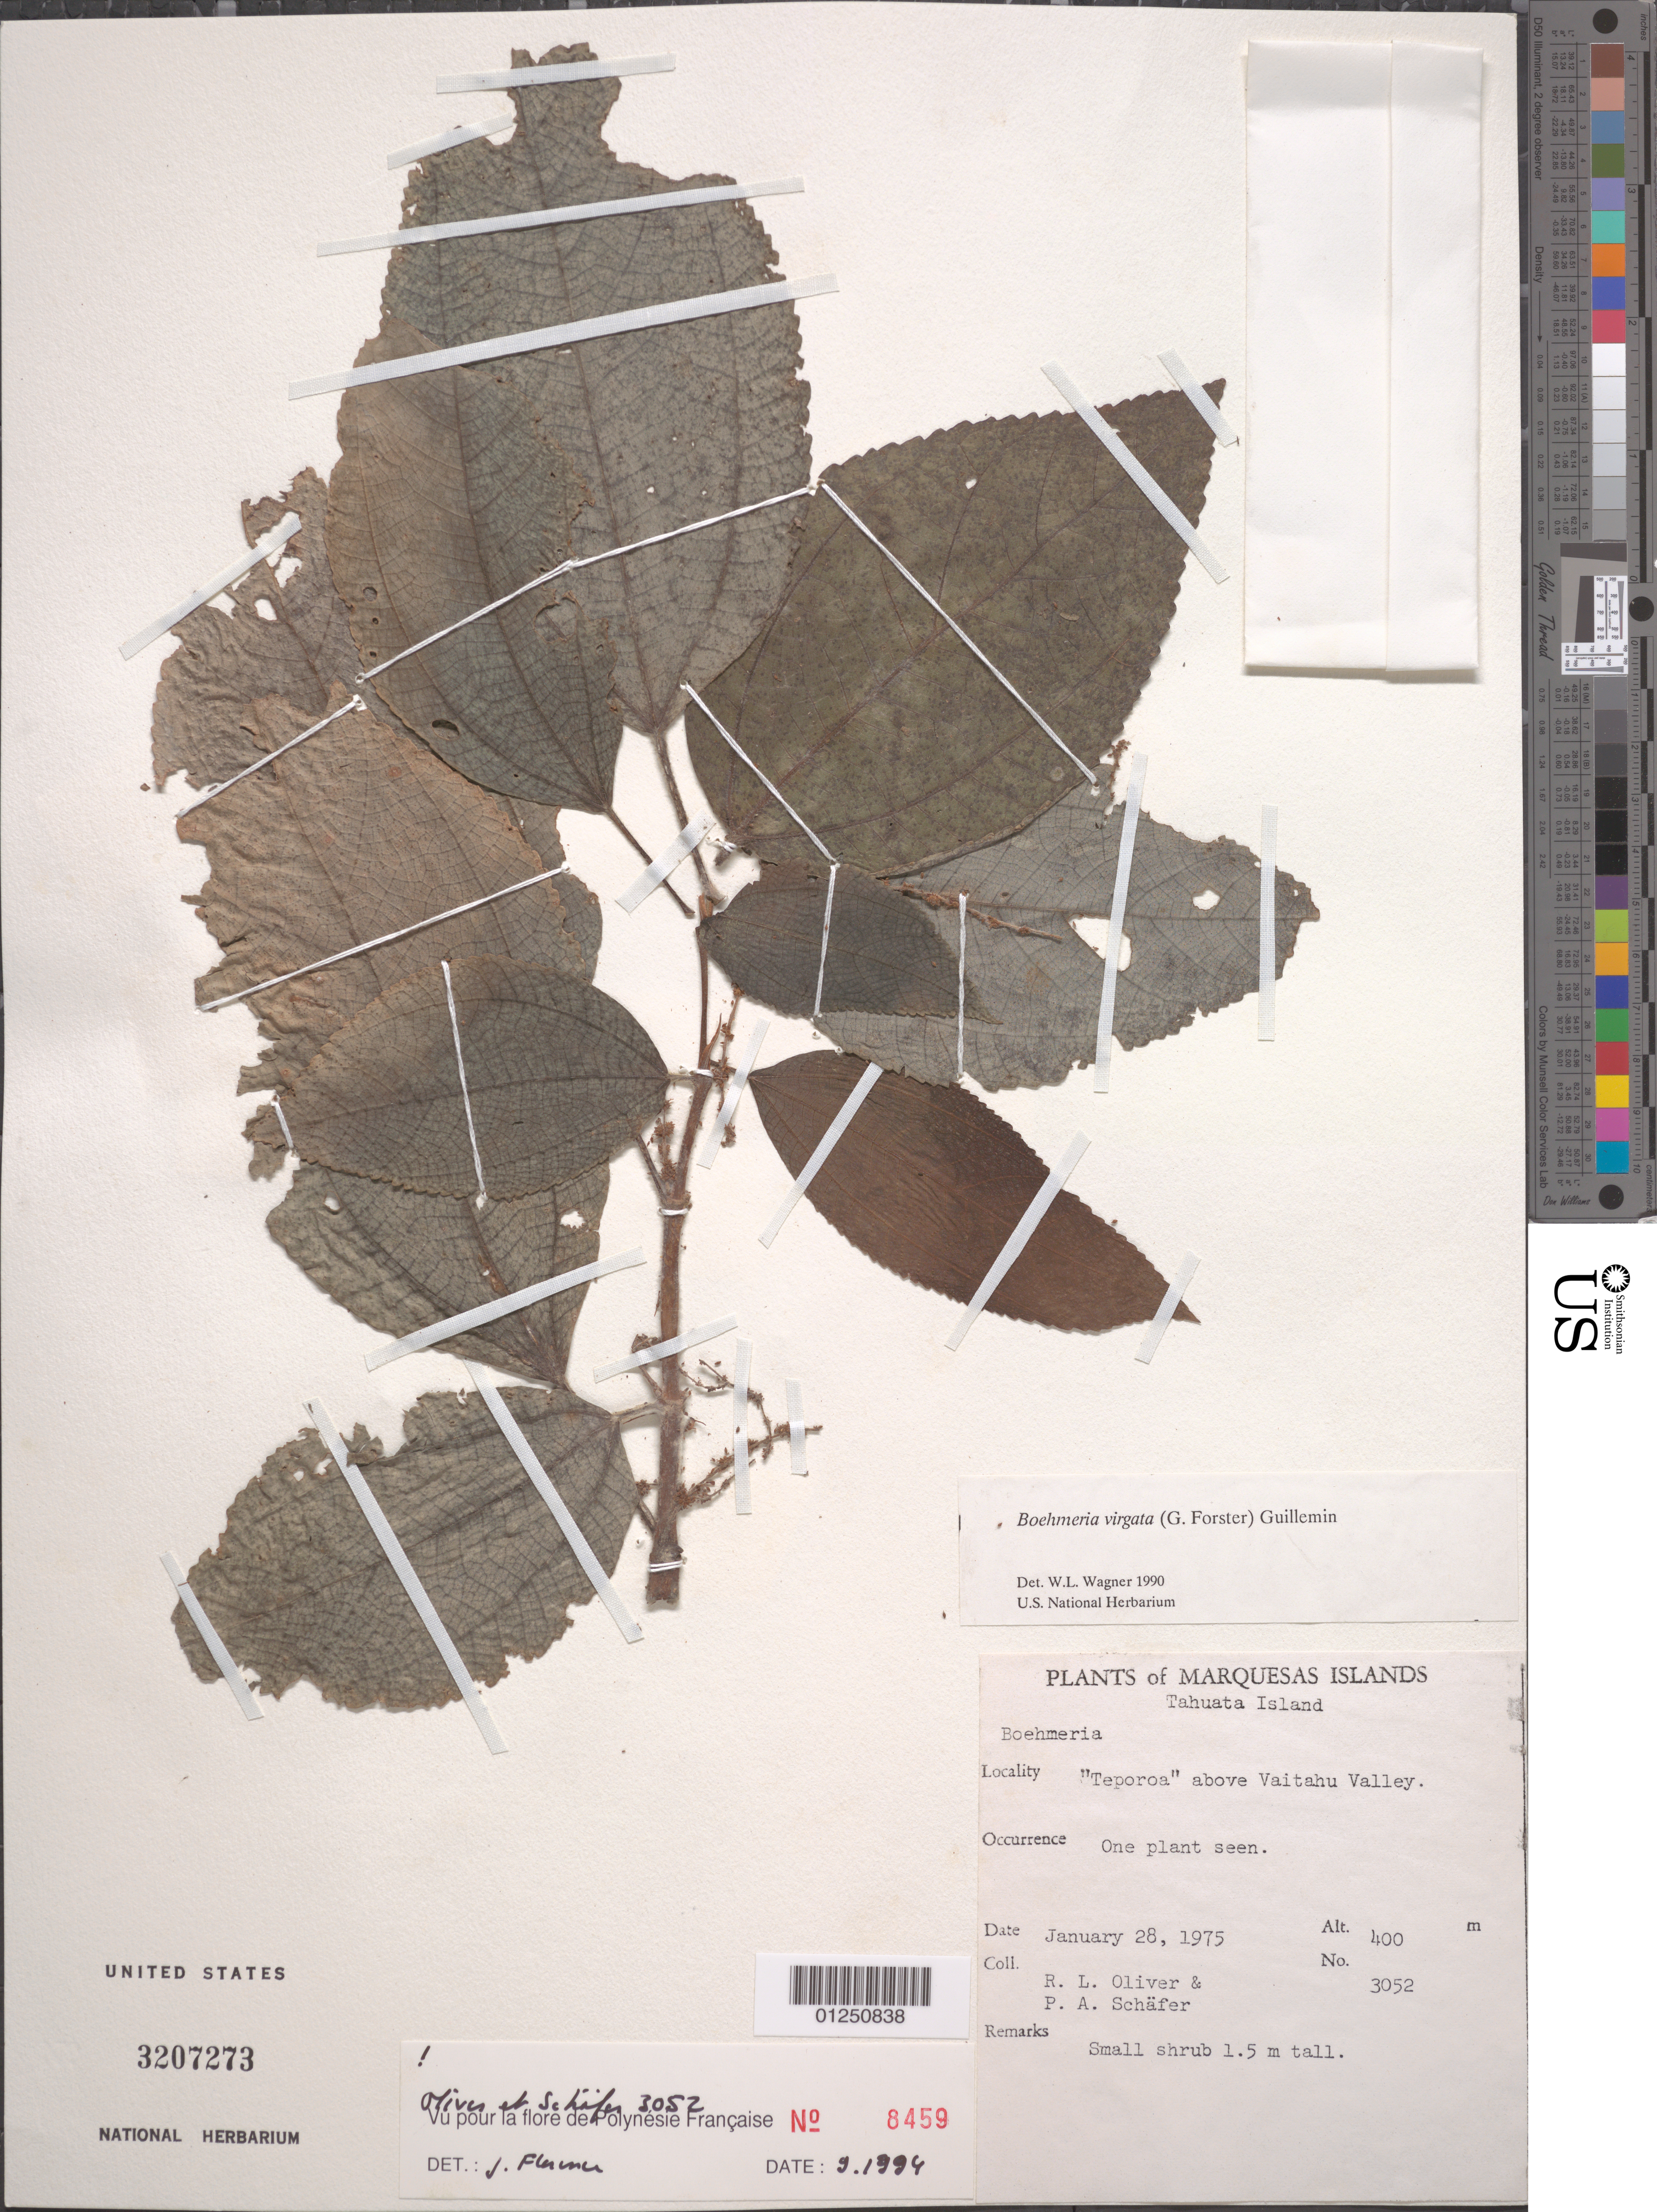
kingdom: Plantae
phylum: Tracheophyta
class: Magnoliopsida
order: Rosales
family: Urticaceae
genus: Boehmeria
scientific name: Boehmeria virgata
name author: (G. Forst.) Guill.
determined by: Florence, J.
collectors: R. L. Oliver & P. A. Schäfer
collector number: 3052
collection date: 1975-01-28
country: French Polynesia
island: Tahuata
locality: Teporoa above Vaitahu Valley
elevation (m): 400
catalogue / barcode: US 3207273